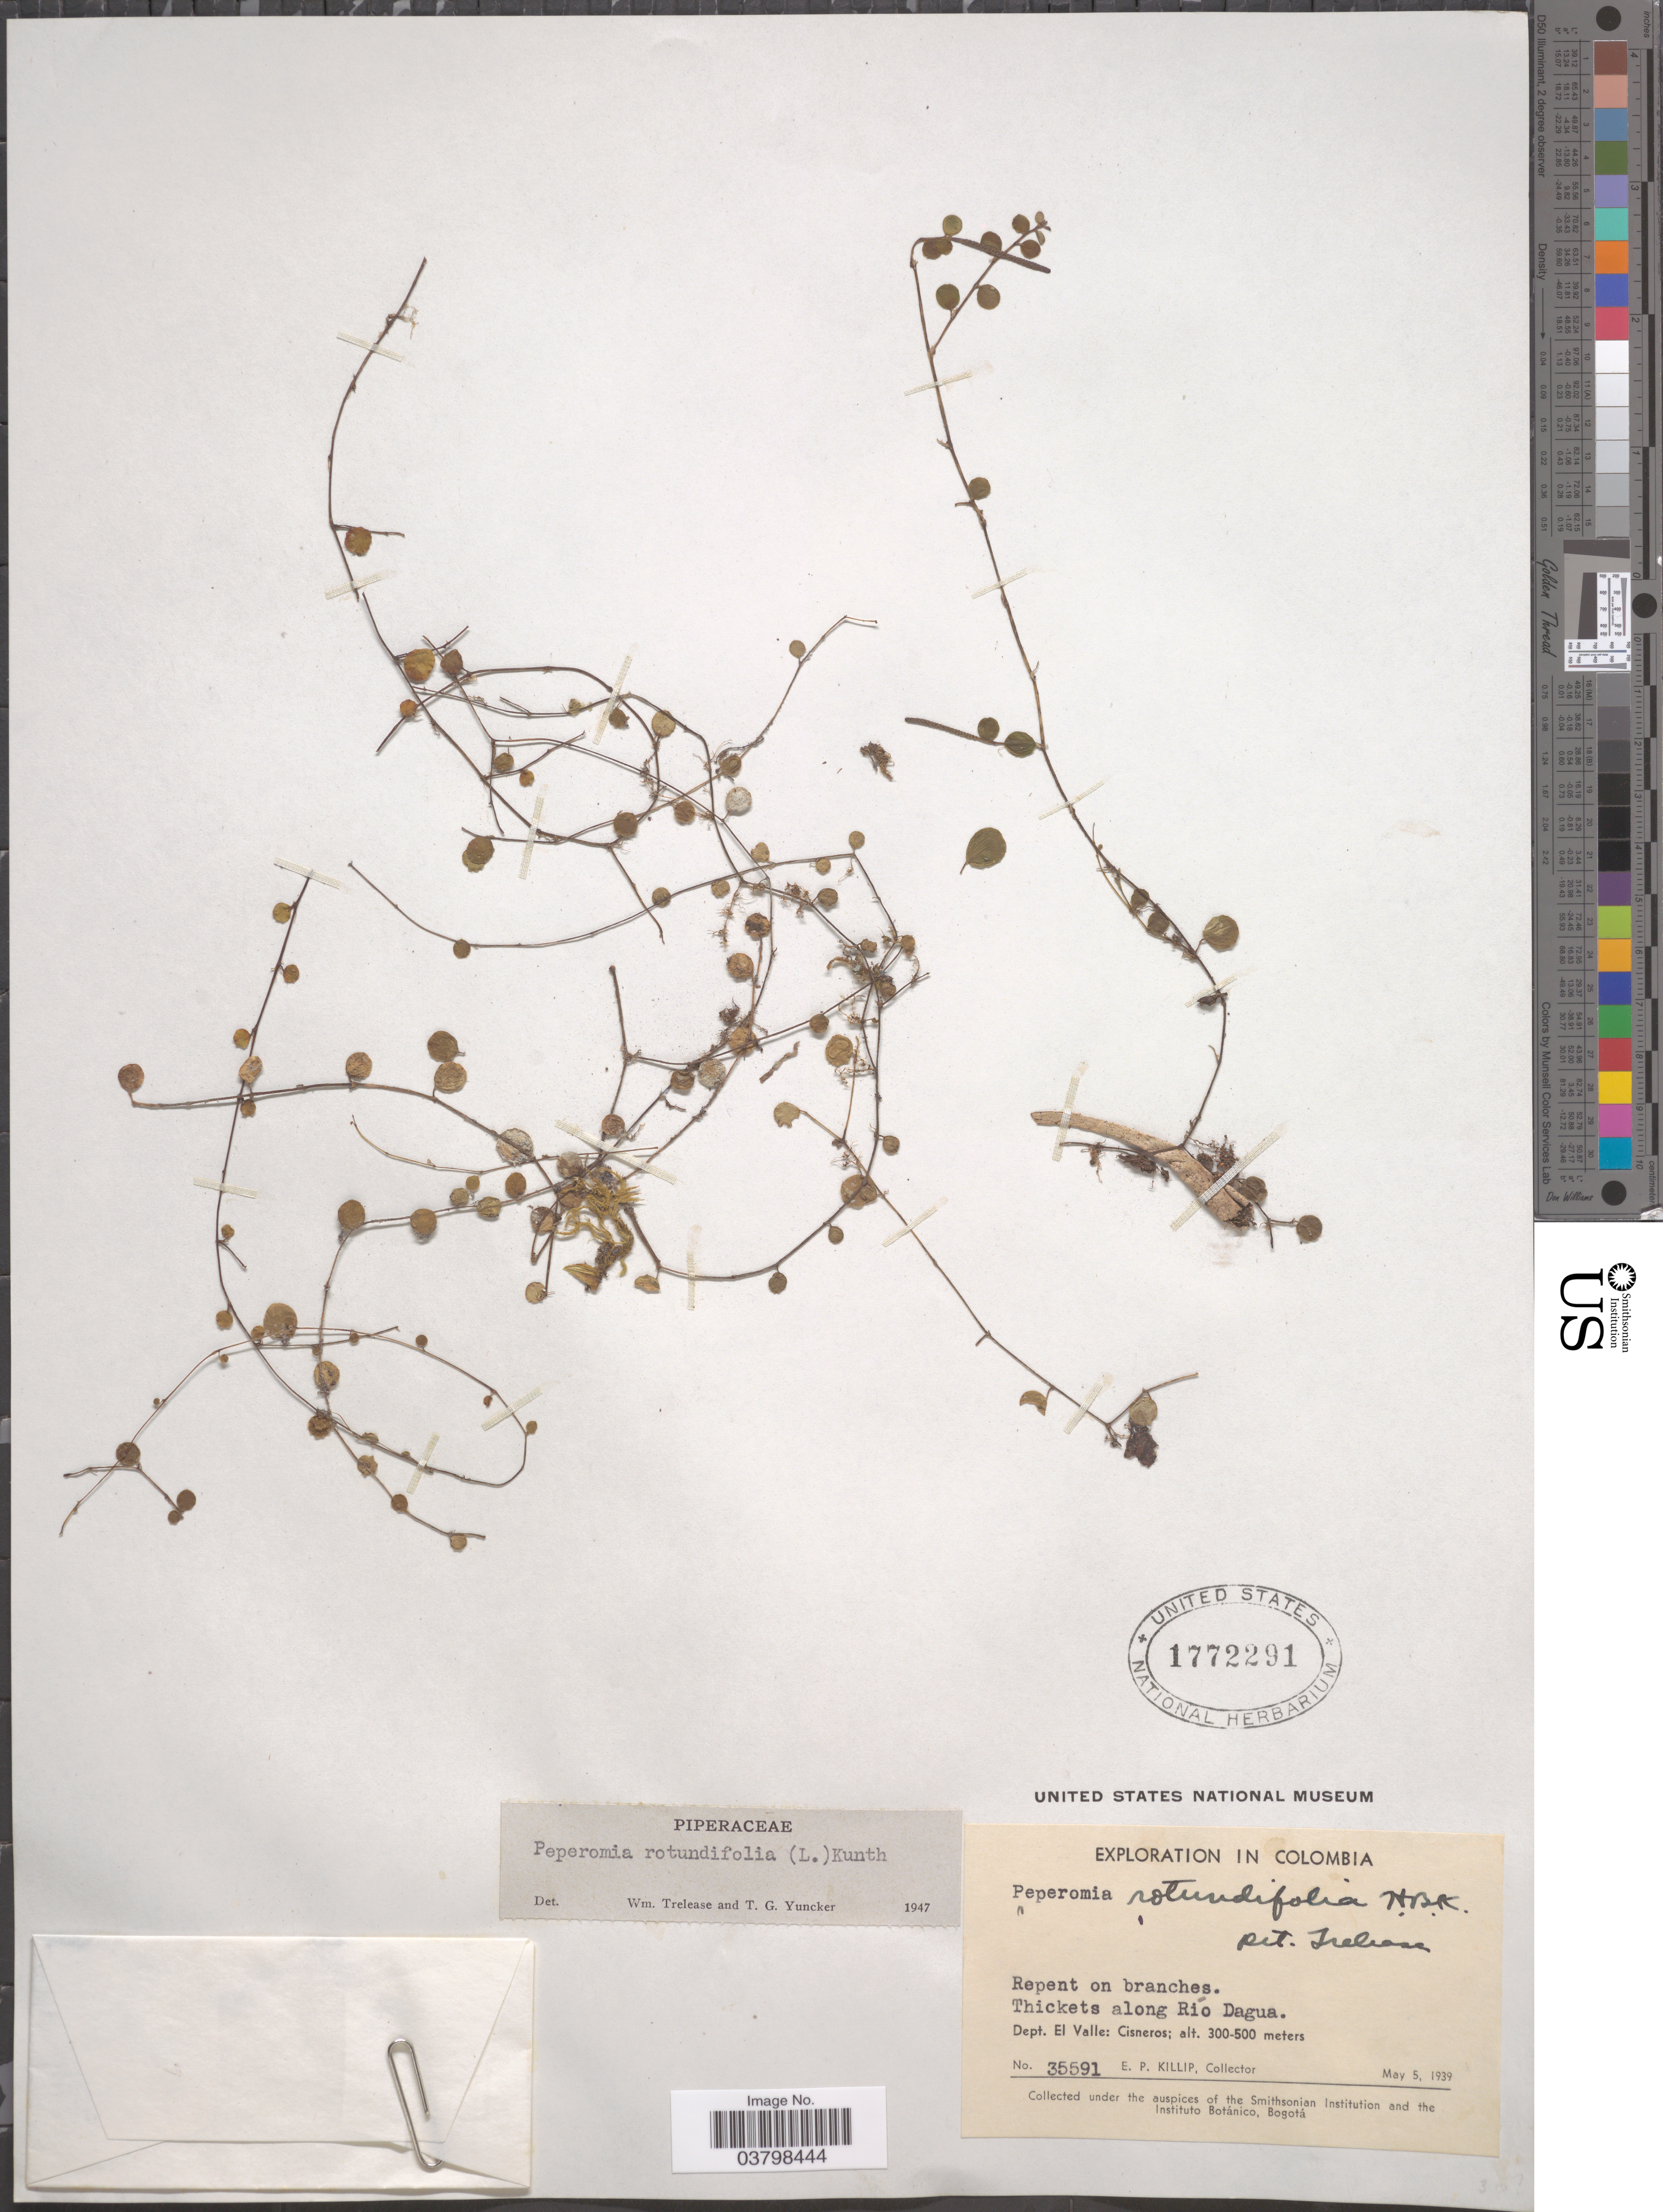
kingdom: Plantae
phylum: Tracheophyta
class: Magnoliopsida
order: Piperales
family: Piperaceae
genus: Peperomia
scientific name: Peperomia rotundifolia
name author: (L.) Kunth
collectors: E. P. Killip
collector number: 35591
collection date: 1939-05-05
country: Colombia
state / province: Valle del Cauca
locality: Thickets along Río Dagua. Dept. El Valle: Cisneros.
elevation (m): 300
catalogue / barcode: US 1772291